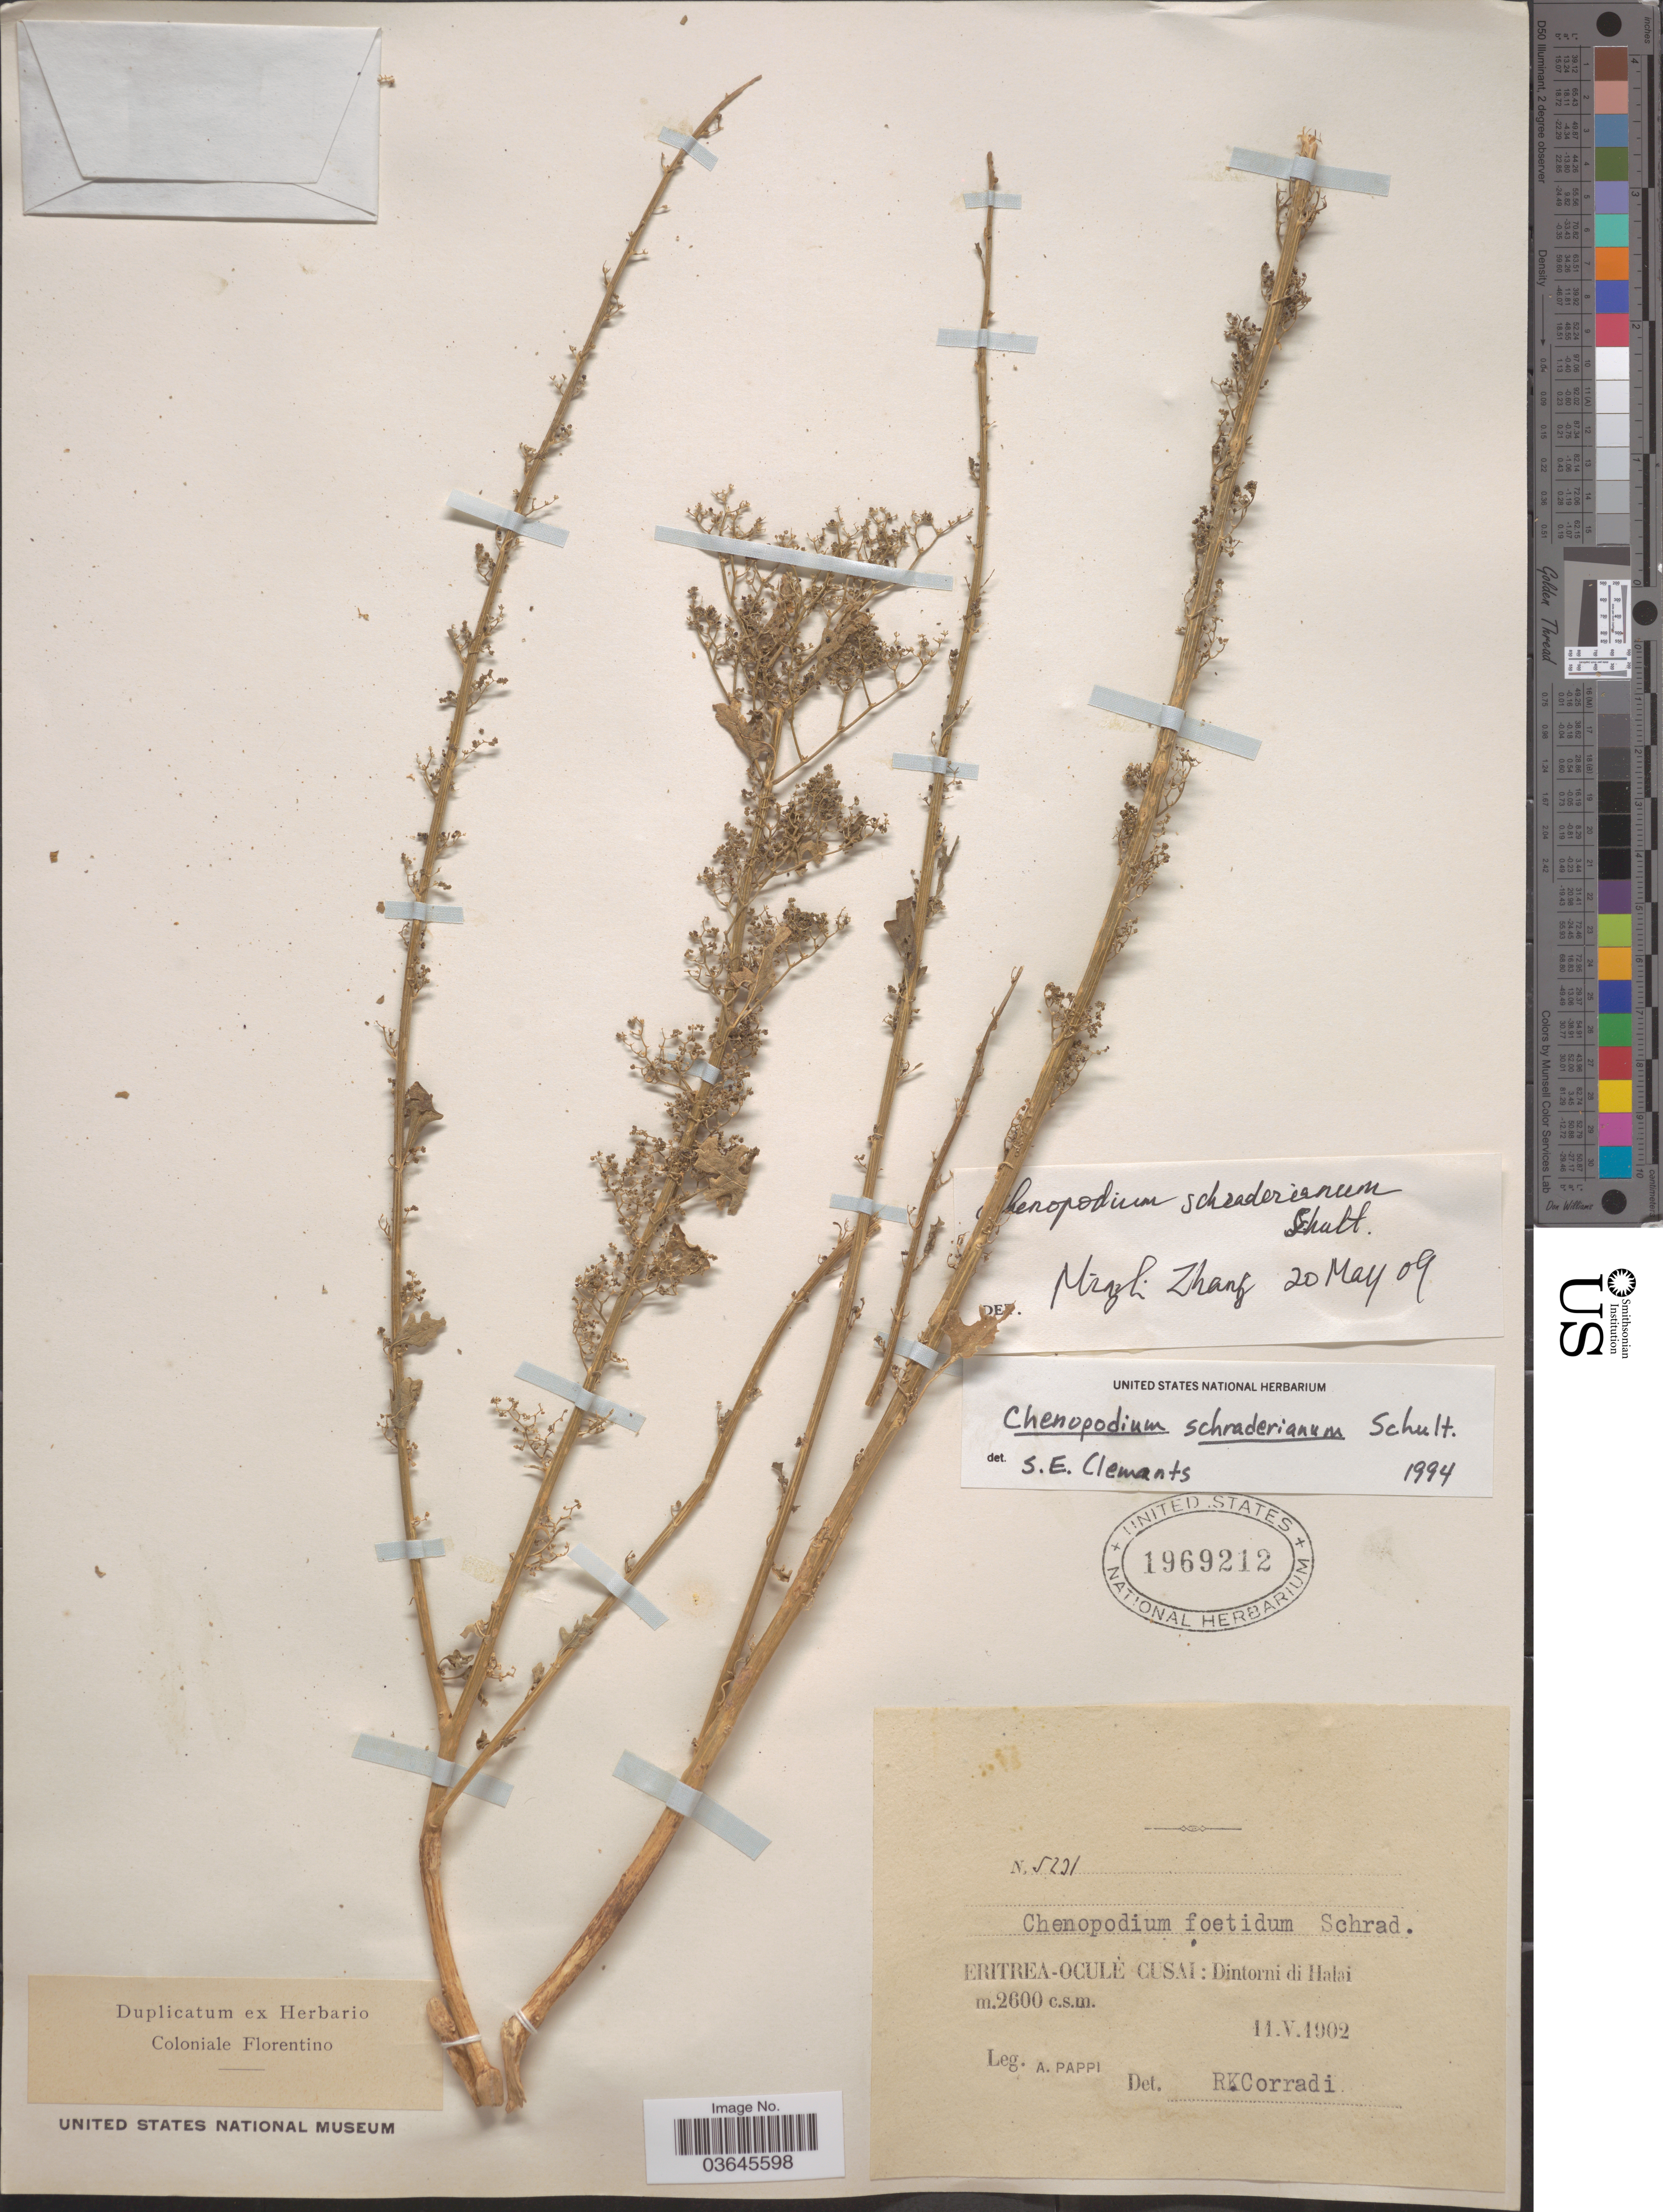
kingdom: Plantae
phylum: Tracheophyta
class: Magnoliopsida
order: Caryophyllales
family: Amaranthaceae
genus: Chenopodium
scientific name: Chenopodium schraderianum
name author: Schult.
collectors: A. Pappi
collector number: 5231*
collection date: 1902-05-11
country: Eritrea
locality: Eritrea-Oculé Cusai: Dintorni di Halai.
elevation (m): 2600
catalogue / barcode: US 1969212